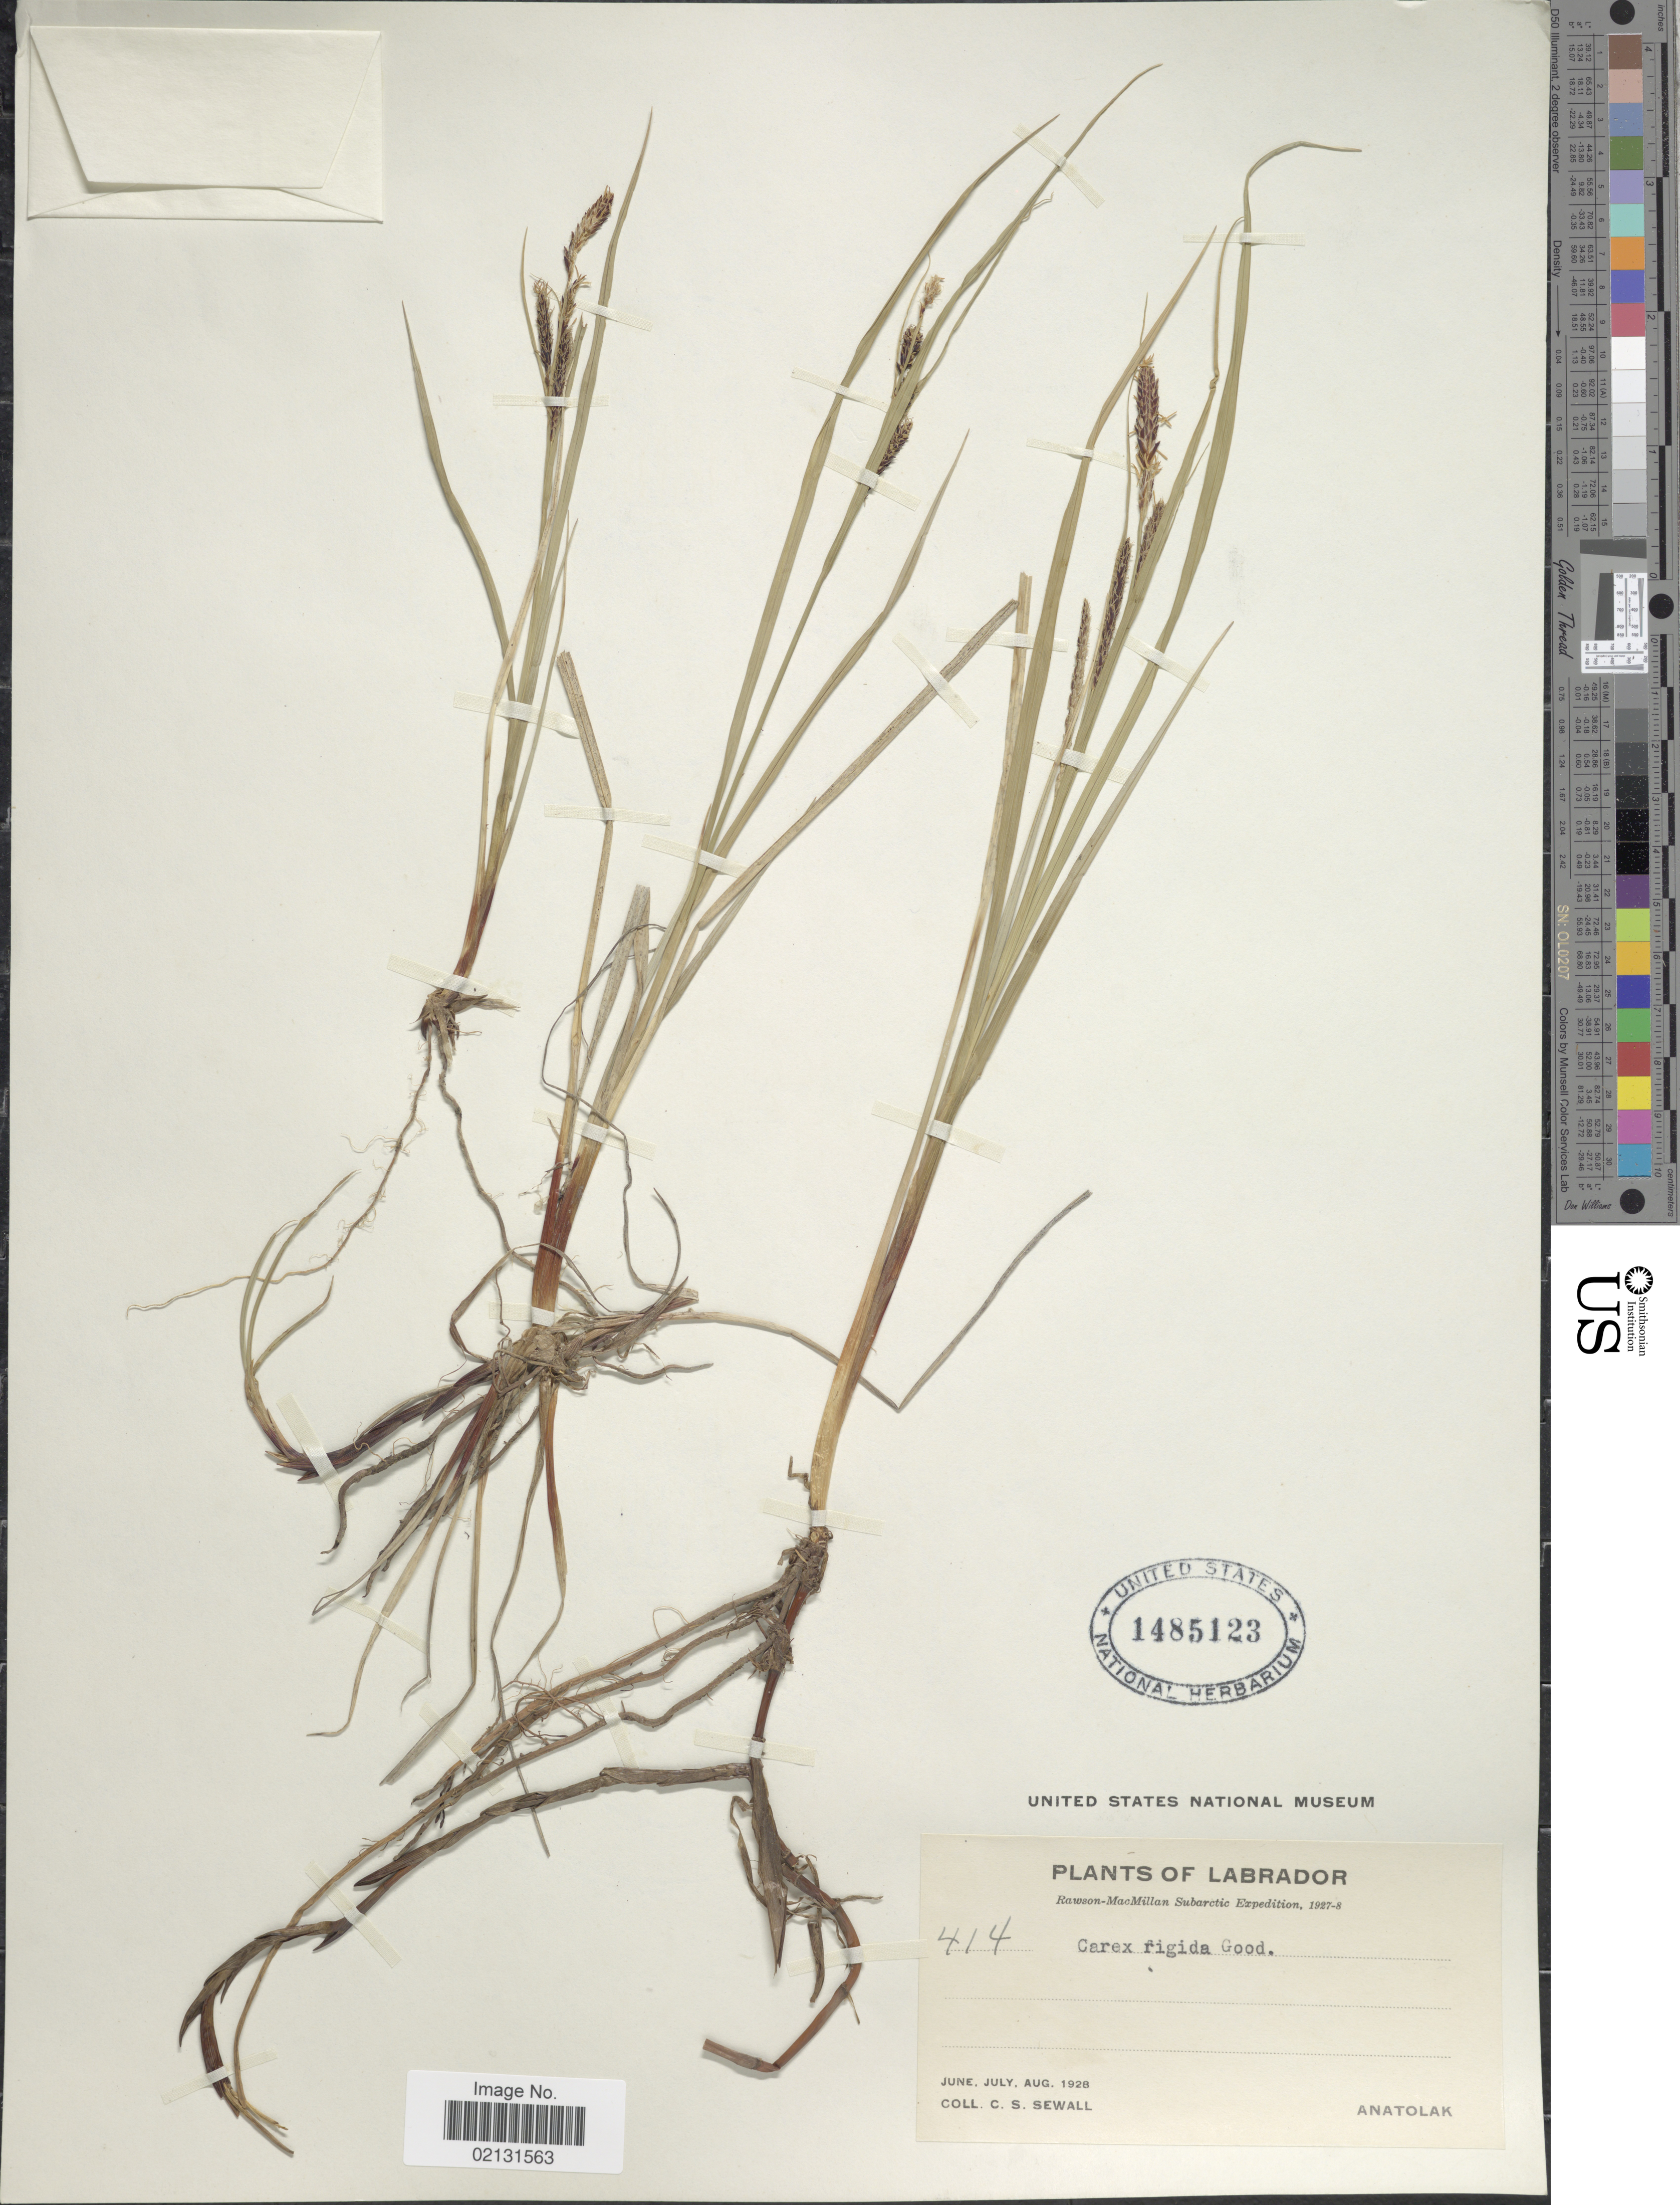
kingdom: Plantae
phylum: Tracheophyta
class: Liliopsida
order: Poales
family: Cyperaceae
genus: Carex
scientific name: Carex bigelowii subsp. bigelowii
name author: Torr. ex Schwein.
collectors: C. Sewall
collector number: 414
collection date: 1928-06/1928-08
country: Canada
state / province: Newfoundland and Labrador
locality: Labrador, Subarctic, Anatolak.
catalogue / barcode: US 1485123